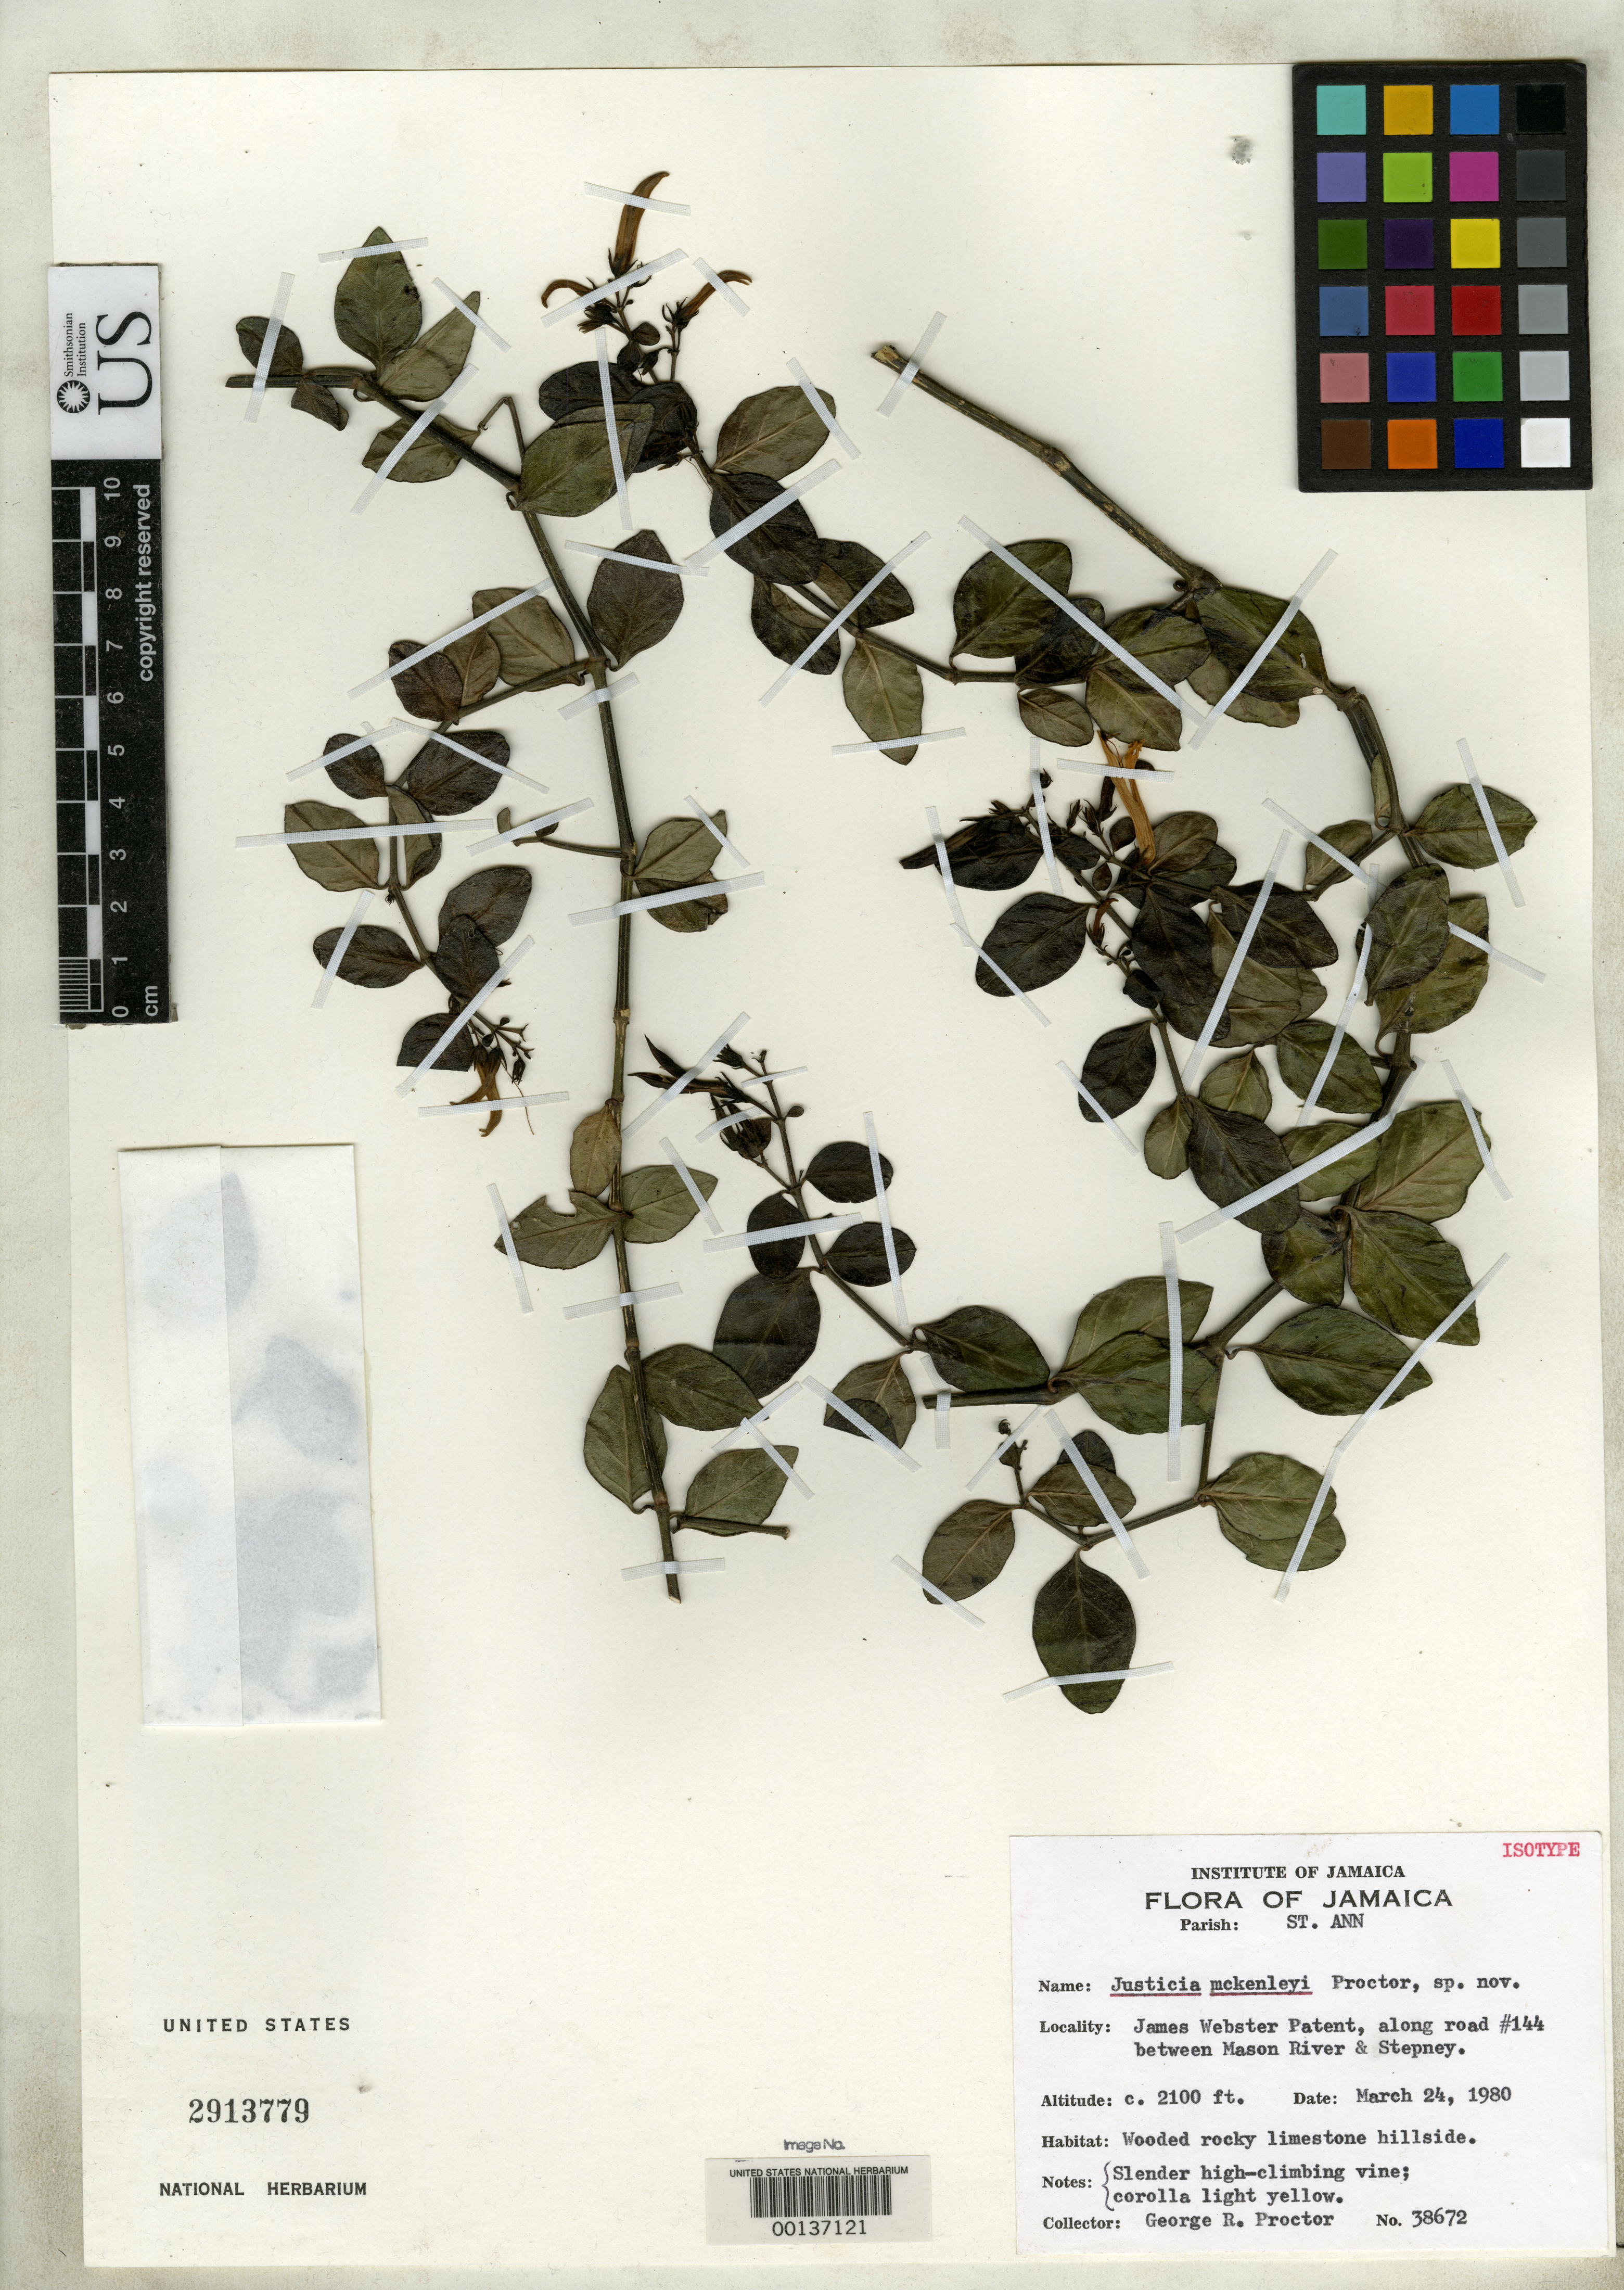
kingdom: Plantae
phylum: Tracheophyta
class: Magnoliopsida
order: Lamiales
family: Acanthaceae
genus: Justicia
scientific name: Justicia mckenleyi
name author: Proctor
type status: Isotype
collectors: G. R. Proctor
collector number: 38672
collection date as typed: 24 Mar 1980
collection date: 1980-03-24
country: Jamaica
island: Greater Antilles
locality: James Webster Patent, along rd. #144 between Mason River & Stepney, St. Ann; alt. 2100 ft.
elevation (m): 640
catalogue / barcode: US 2913779